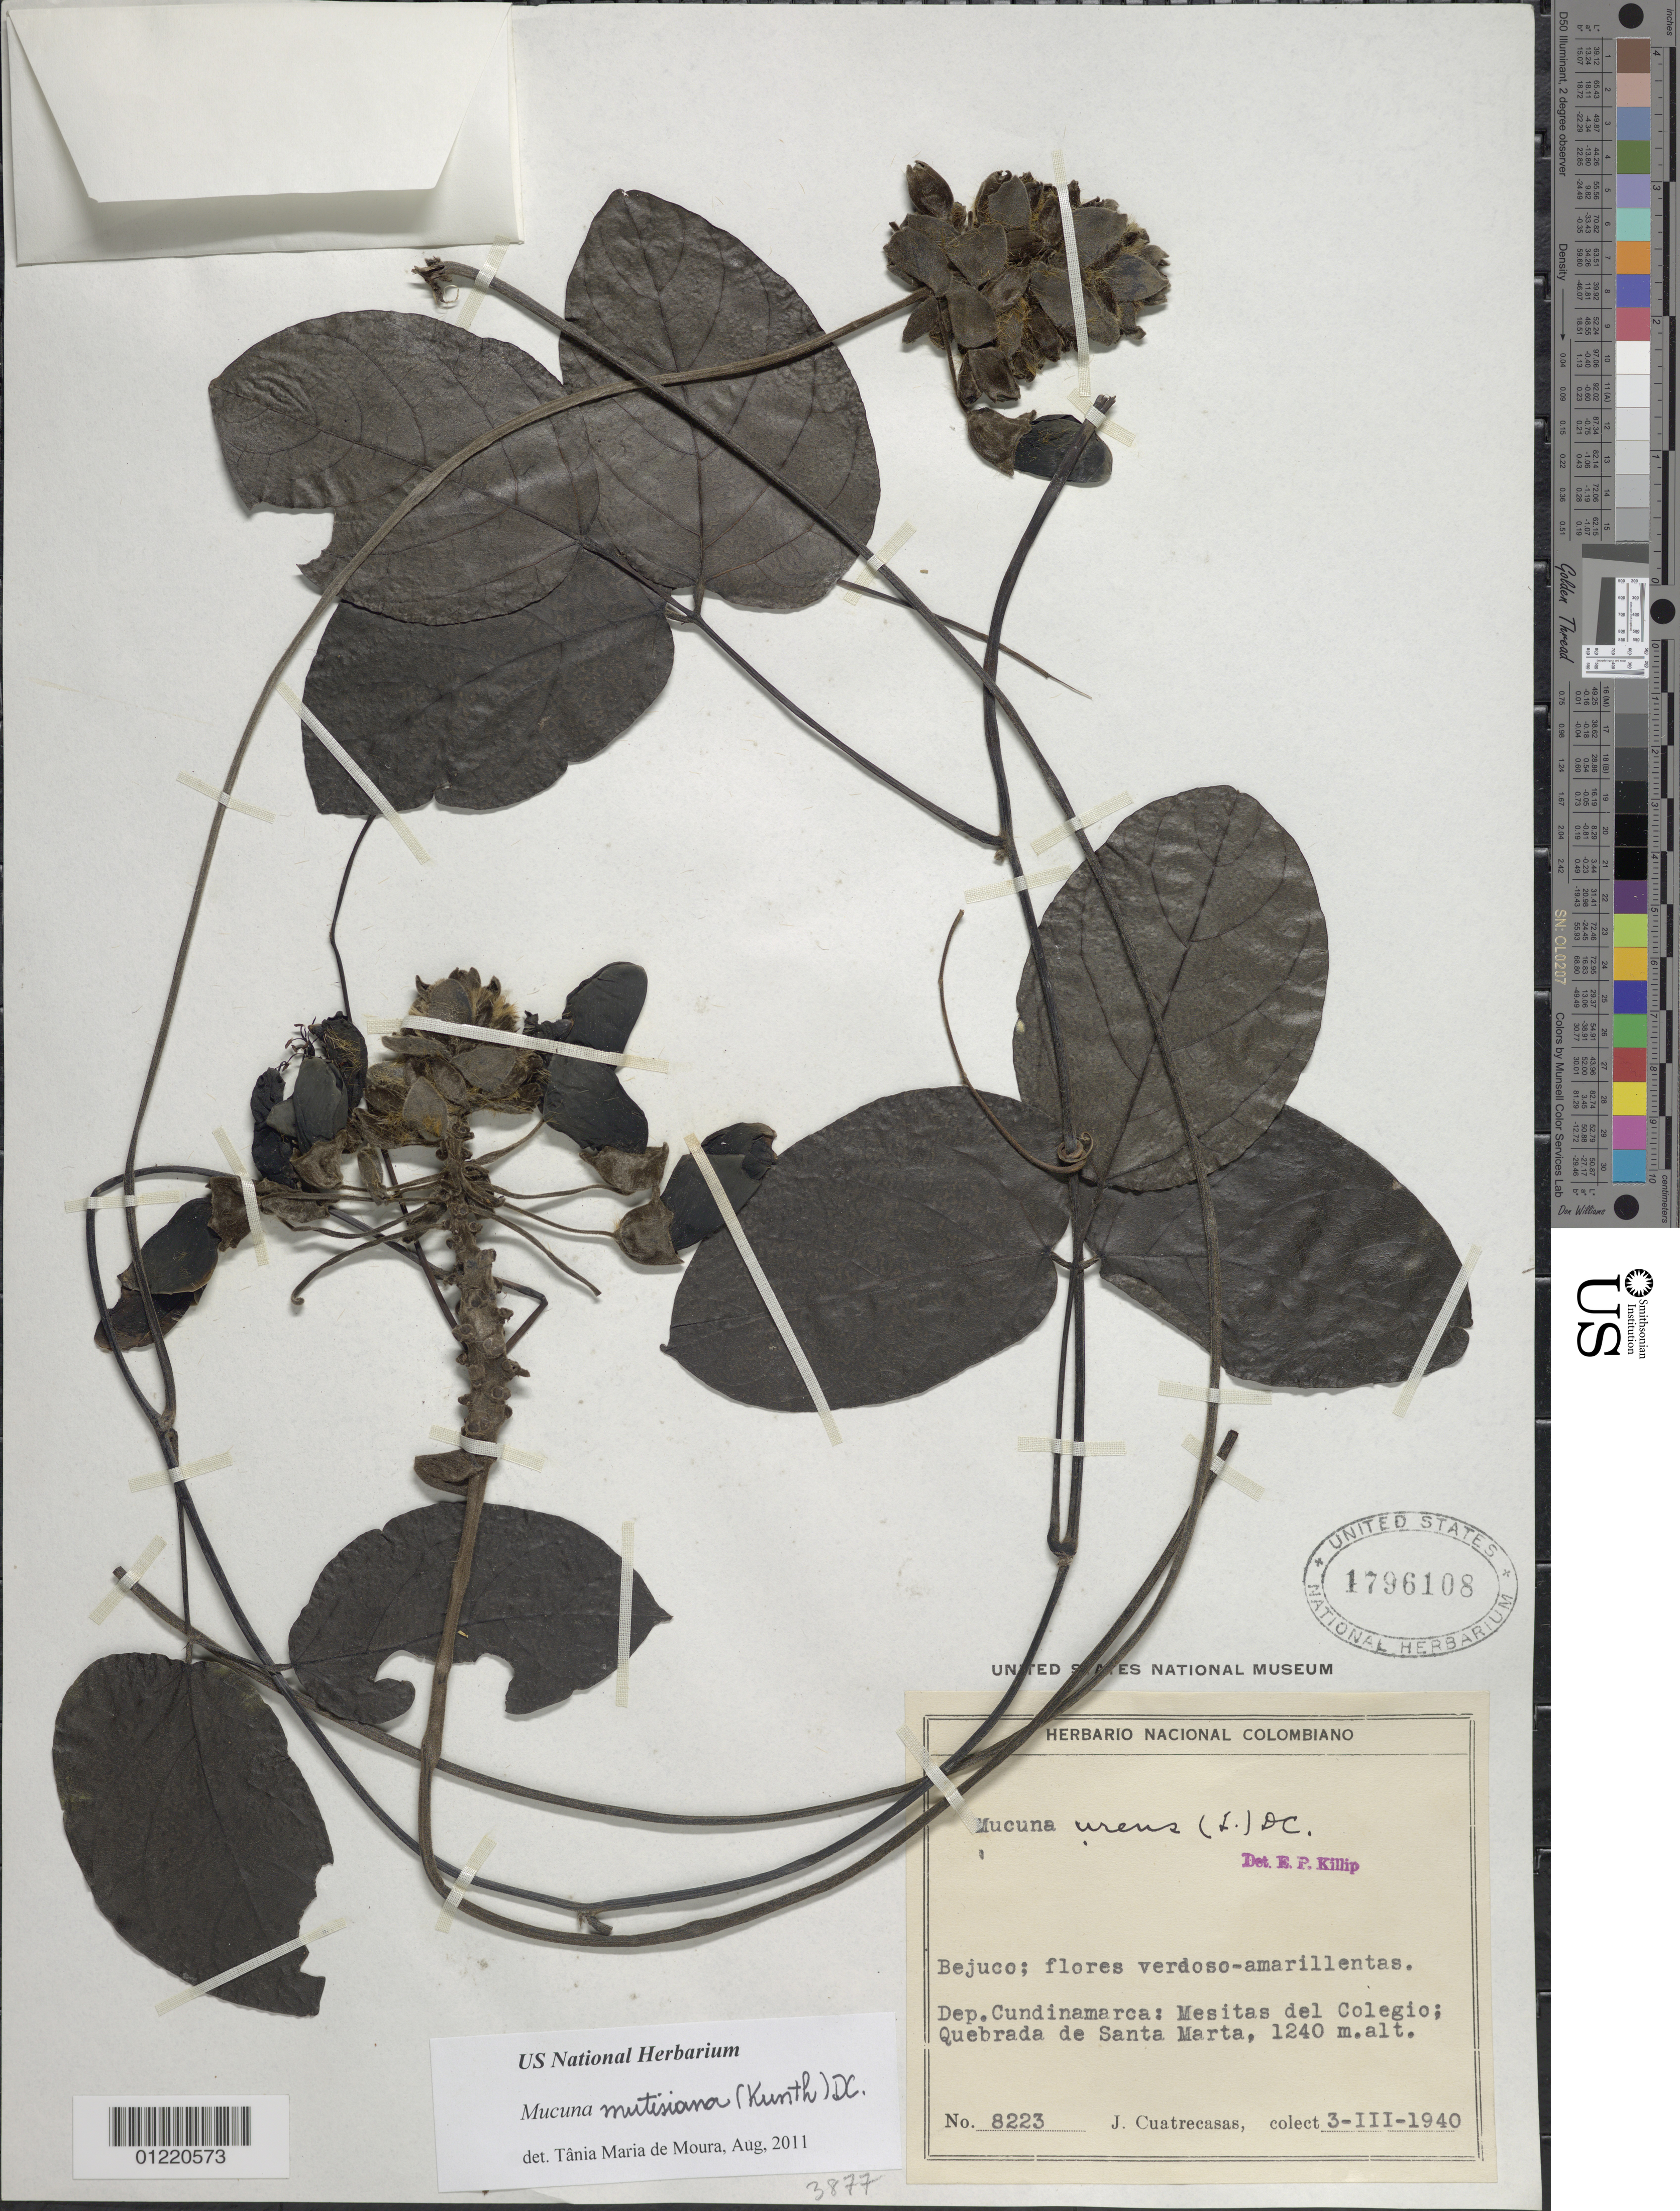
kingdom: Plantae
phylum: Tracheophyta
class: Magnoliopsida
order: Fabales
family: Fabaceae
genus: Mucuna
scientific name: Mucuna mutisiana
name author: (Kunth) DC.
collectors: J. Cuatrecasas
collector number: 8223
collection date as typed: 03 Mar 1940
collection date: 1940-03-03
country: Colombia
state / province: Cundinamarca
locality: Dep. Cundinamarca: Mesitas del Cogio; Quebrada de Santa Marta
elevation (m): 1240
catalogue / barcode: US 1796108